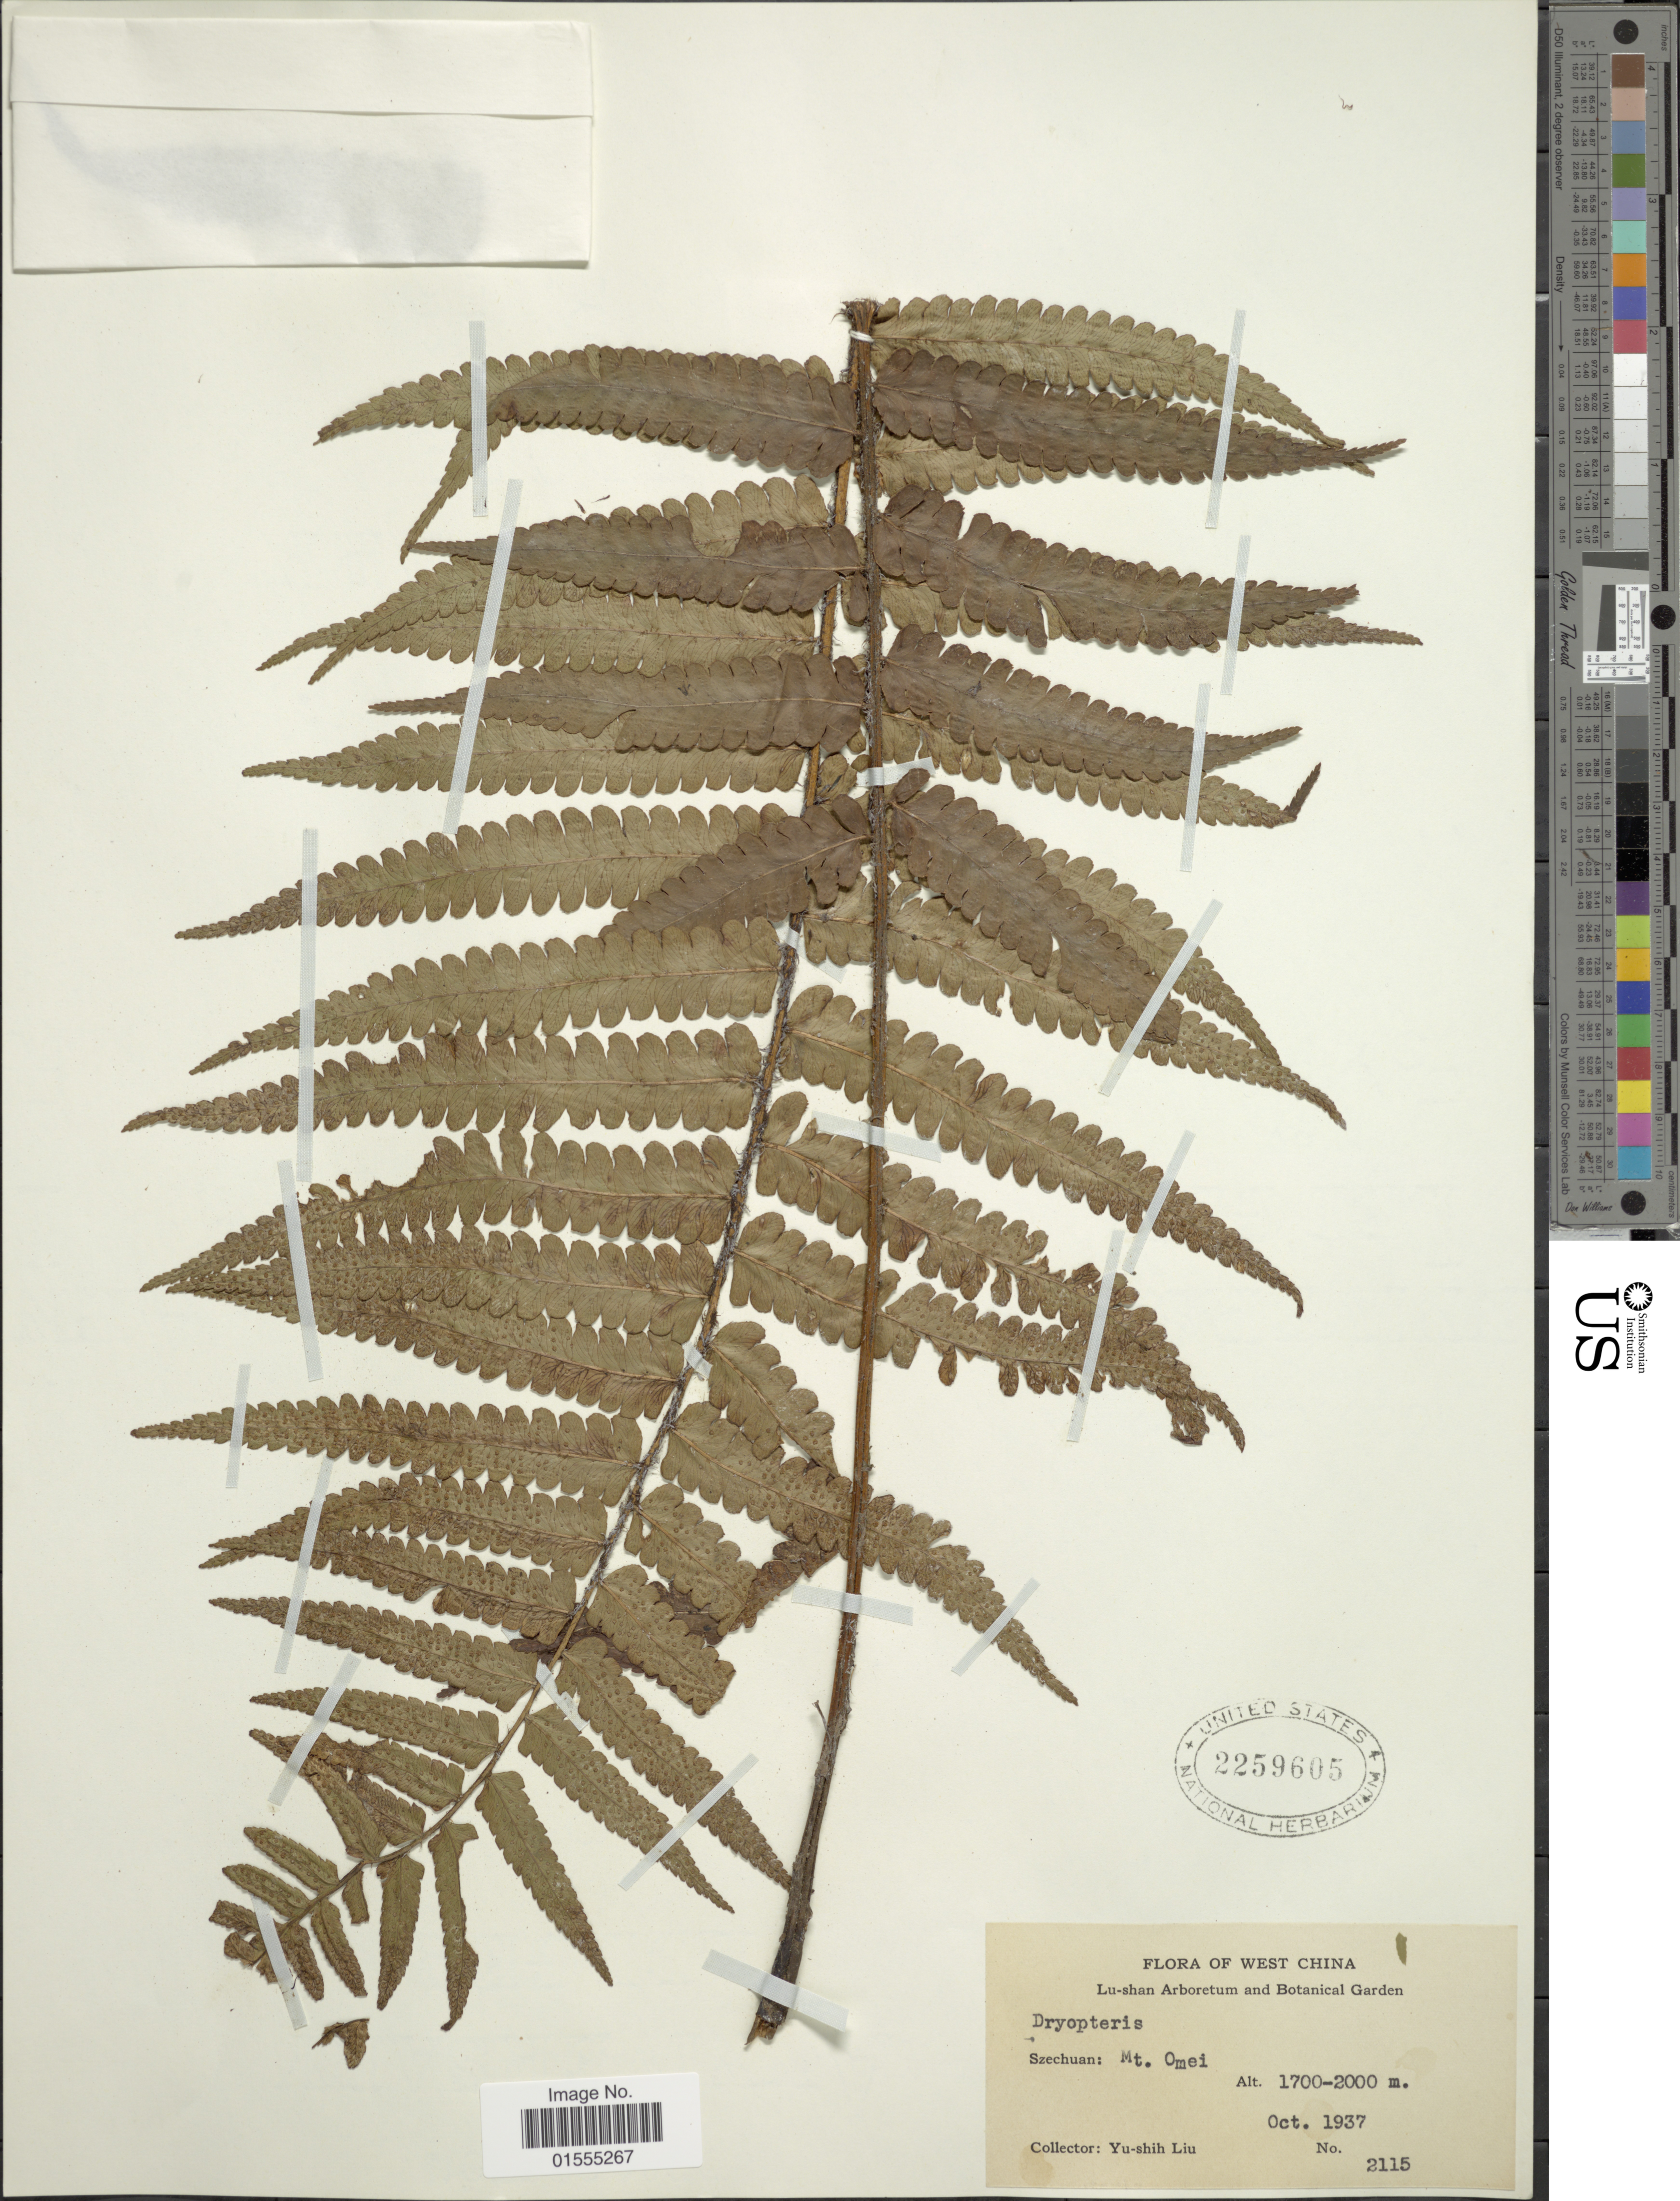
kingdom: Plantae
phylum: Tracheophyta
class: Polypodiopsida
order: Polypodiales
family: Dryopteridaceae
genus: Dryopteris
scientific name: Dryopteris sp.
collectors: Y.-S. Liu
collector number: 2115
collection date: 1937-10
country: China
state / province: Sichuan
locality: West China, Szechuan: Mt Omei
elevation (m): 1700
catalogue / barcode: US 2259605